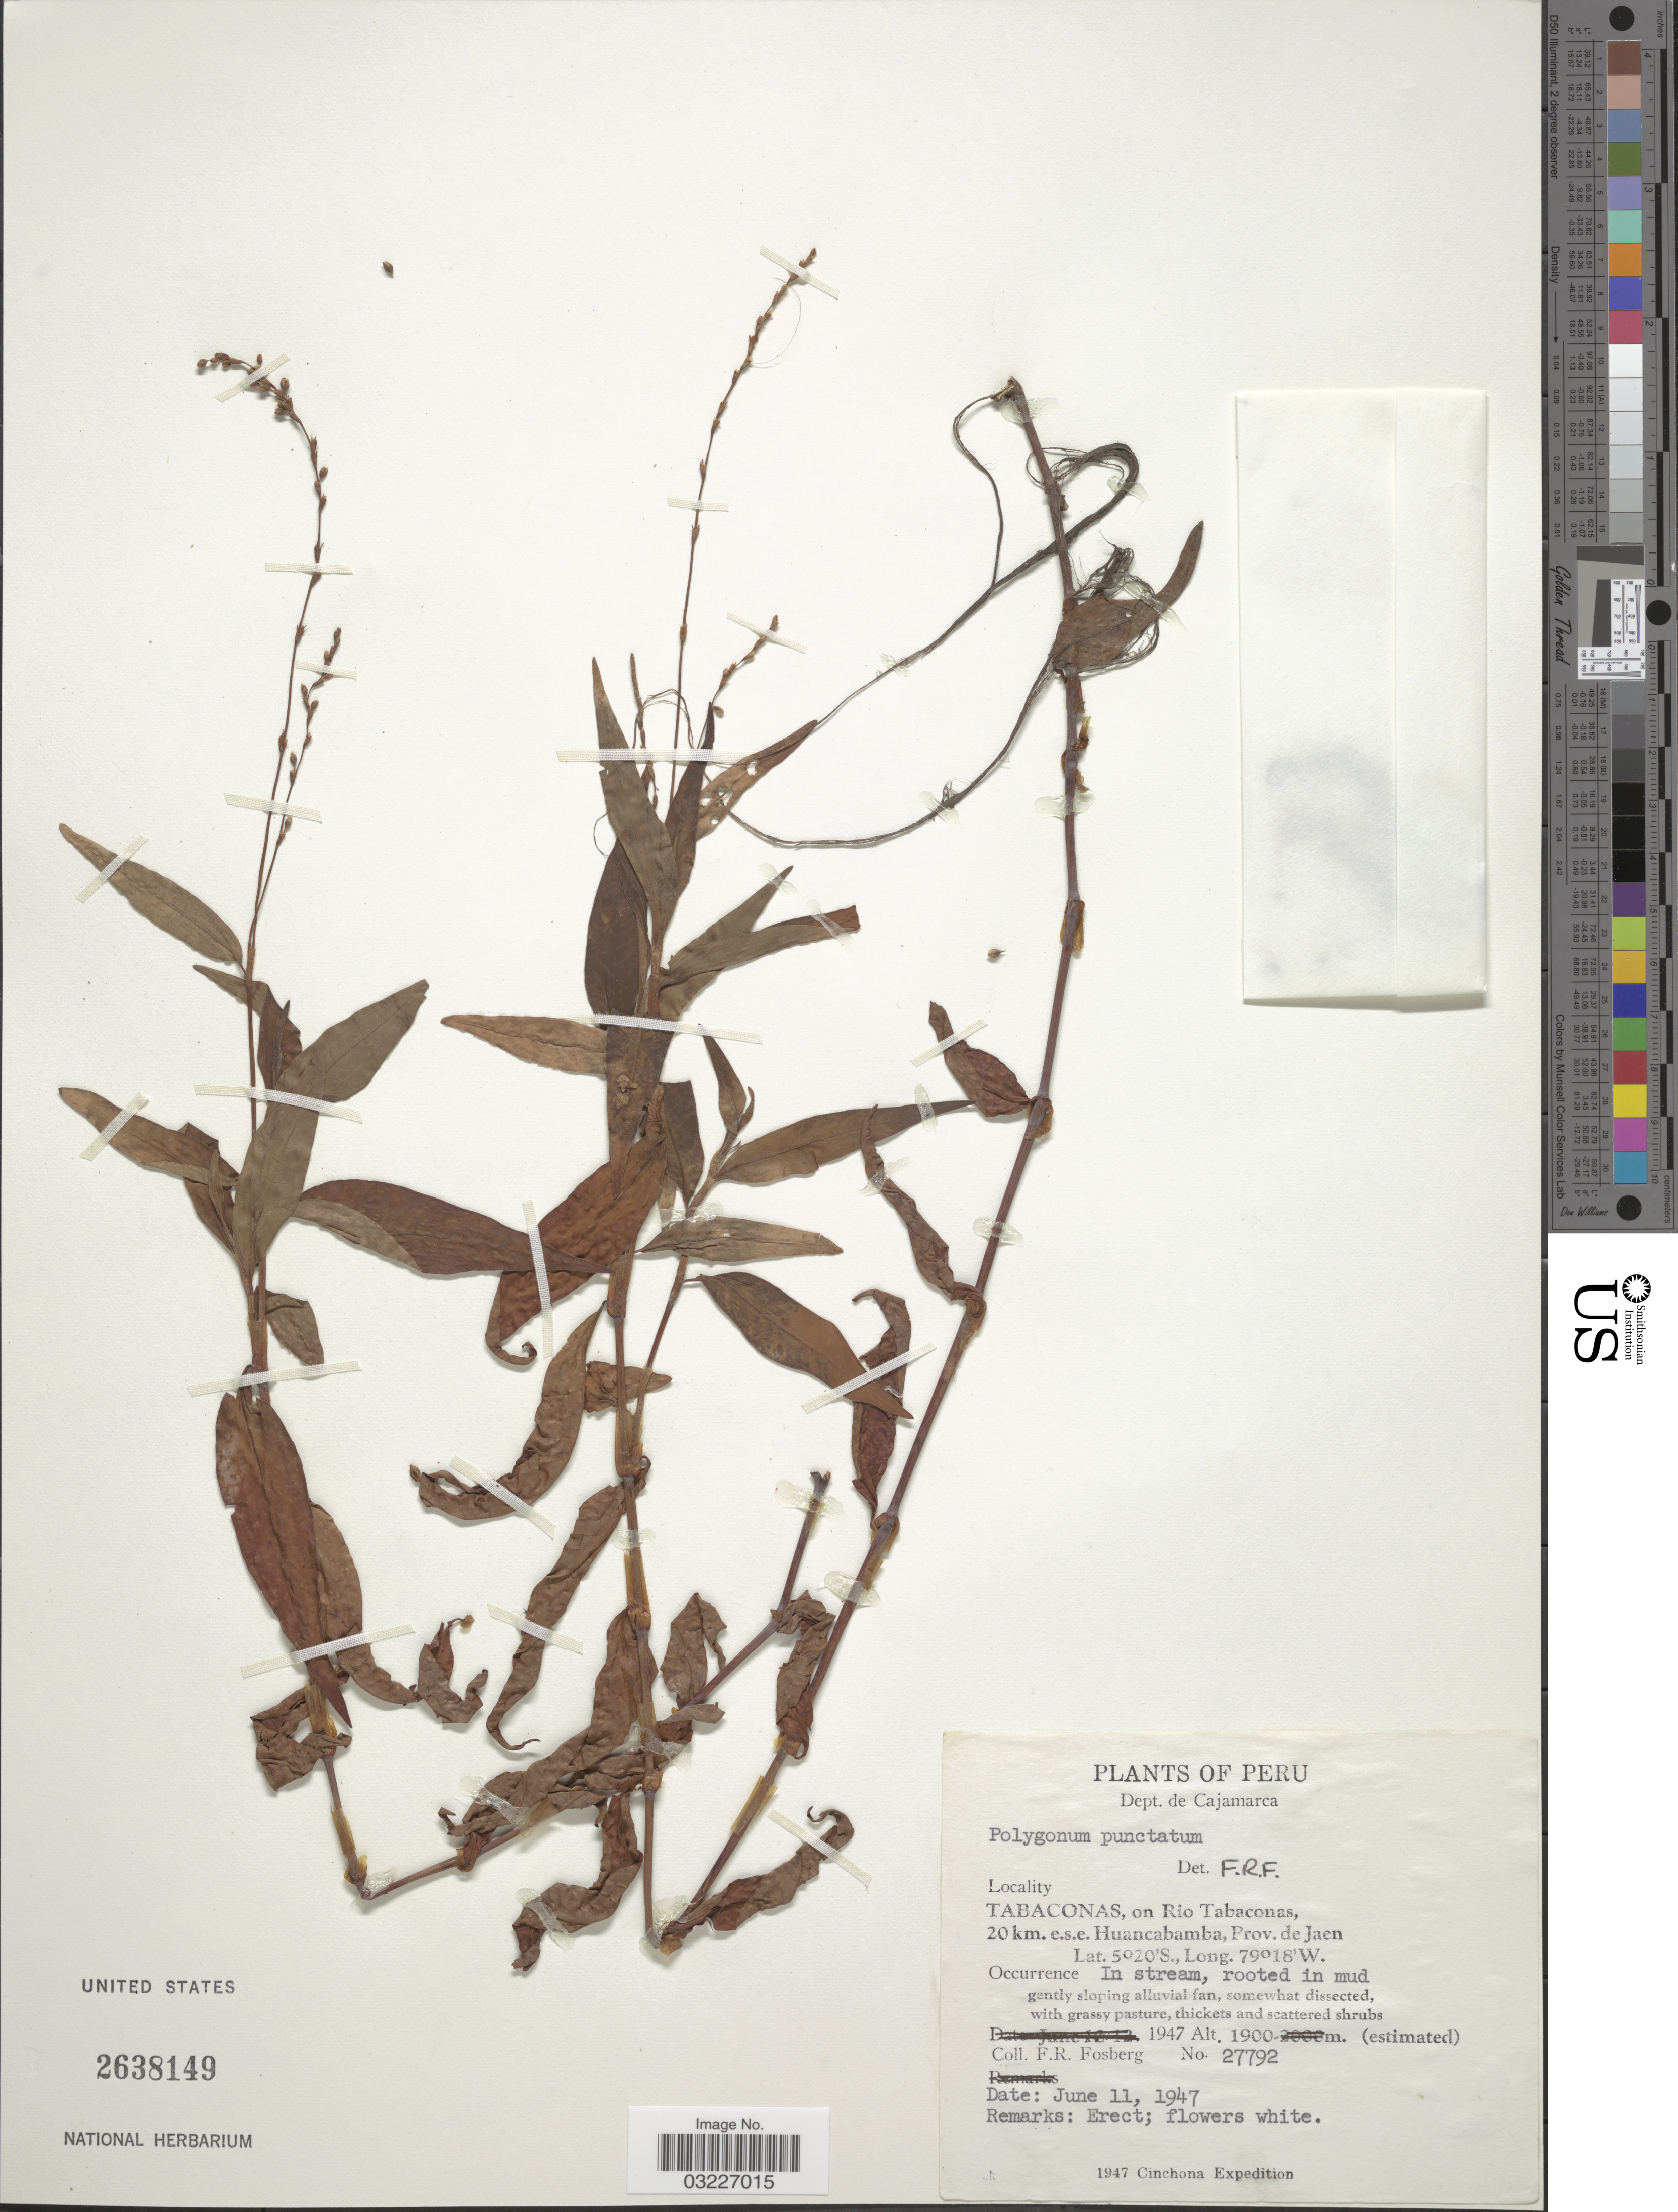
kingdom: Plantae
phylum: Tracheophyta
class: Magnoliopsida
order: Caryophyllales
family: Polygonaceae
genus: Polygonum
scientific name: Polygonum opelousanum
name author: Riddell ex Small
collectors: F. R. Fosberg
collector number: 27792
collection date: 1947-06-11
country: Peru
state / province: Cajamarca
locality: Dept. de Cajamarca, Tabaconas, on Rio Tabaconas, 20 km. e.s.e. Huancabamba, Prov. de Jaen.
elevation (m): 1900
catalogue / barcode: US 2638149